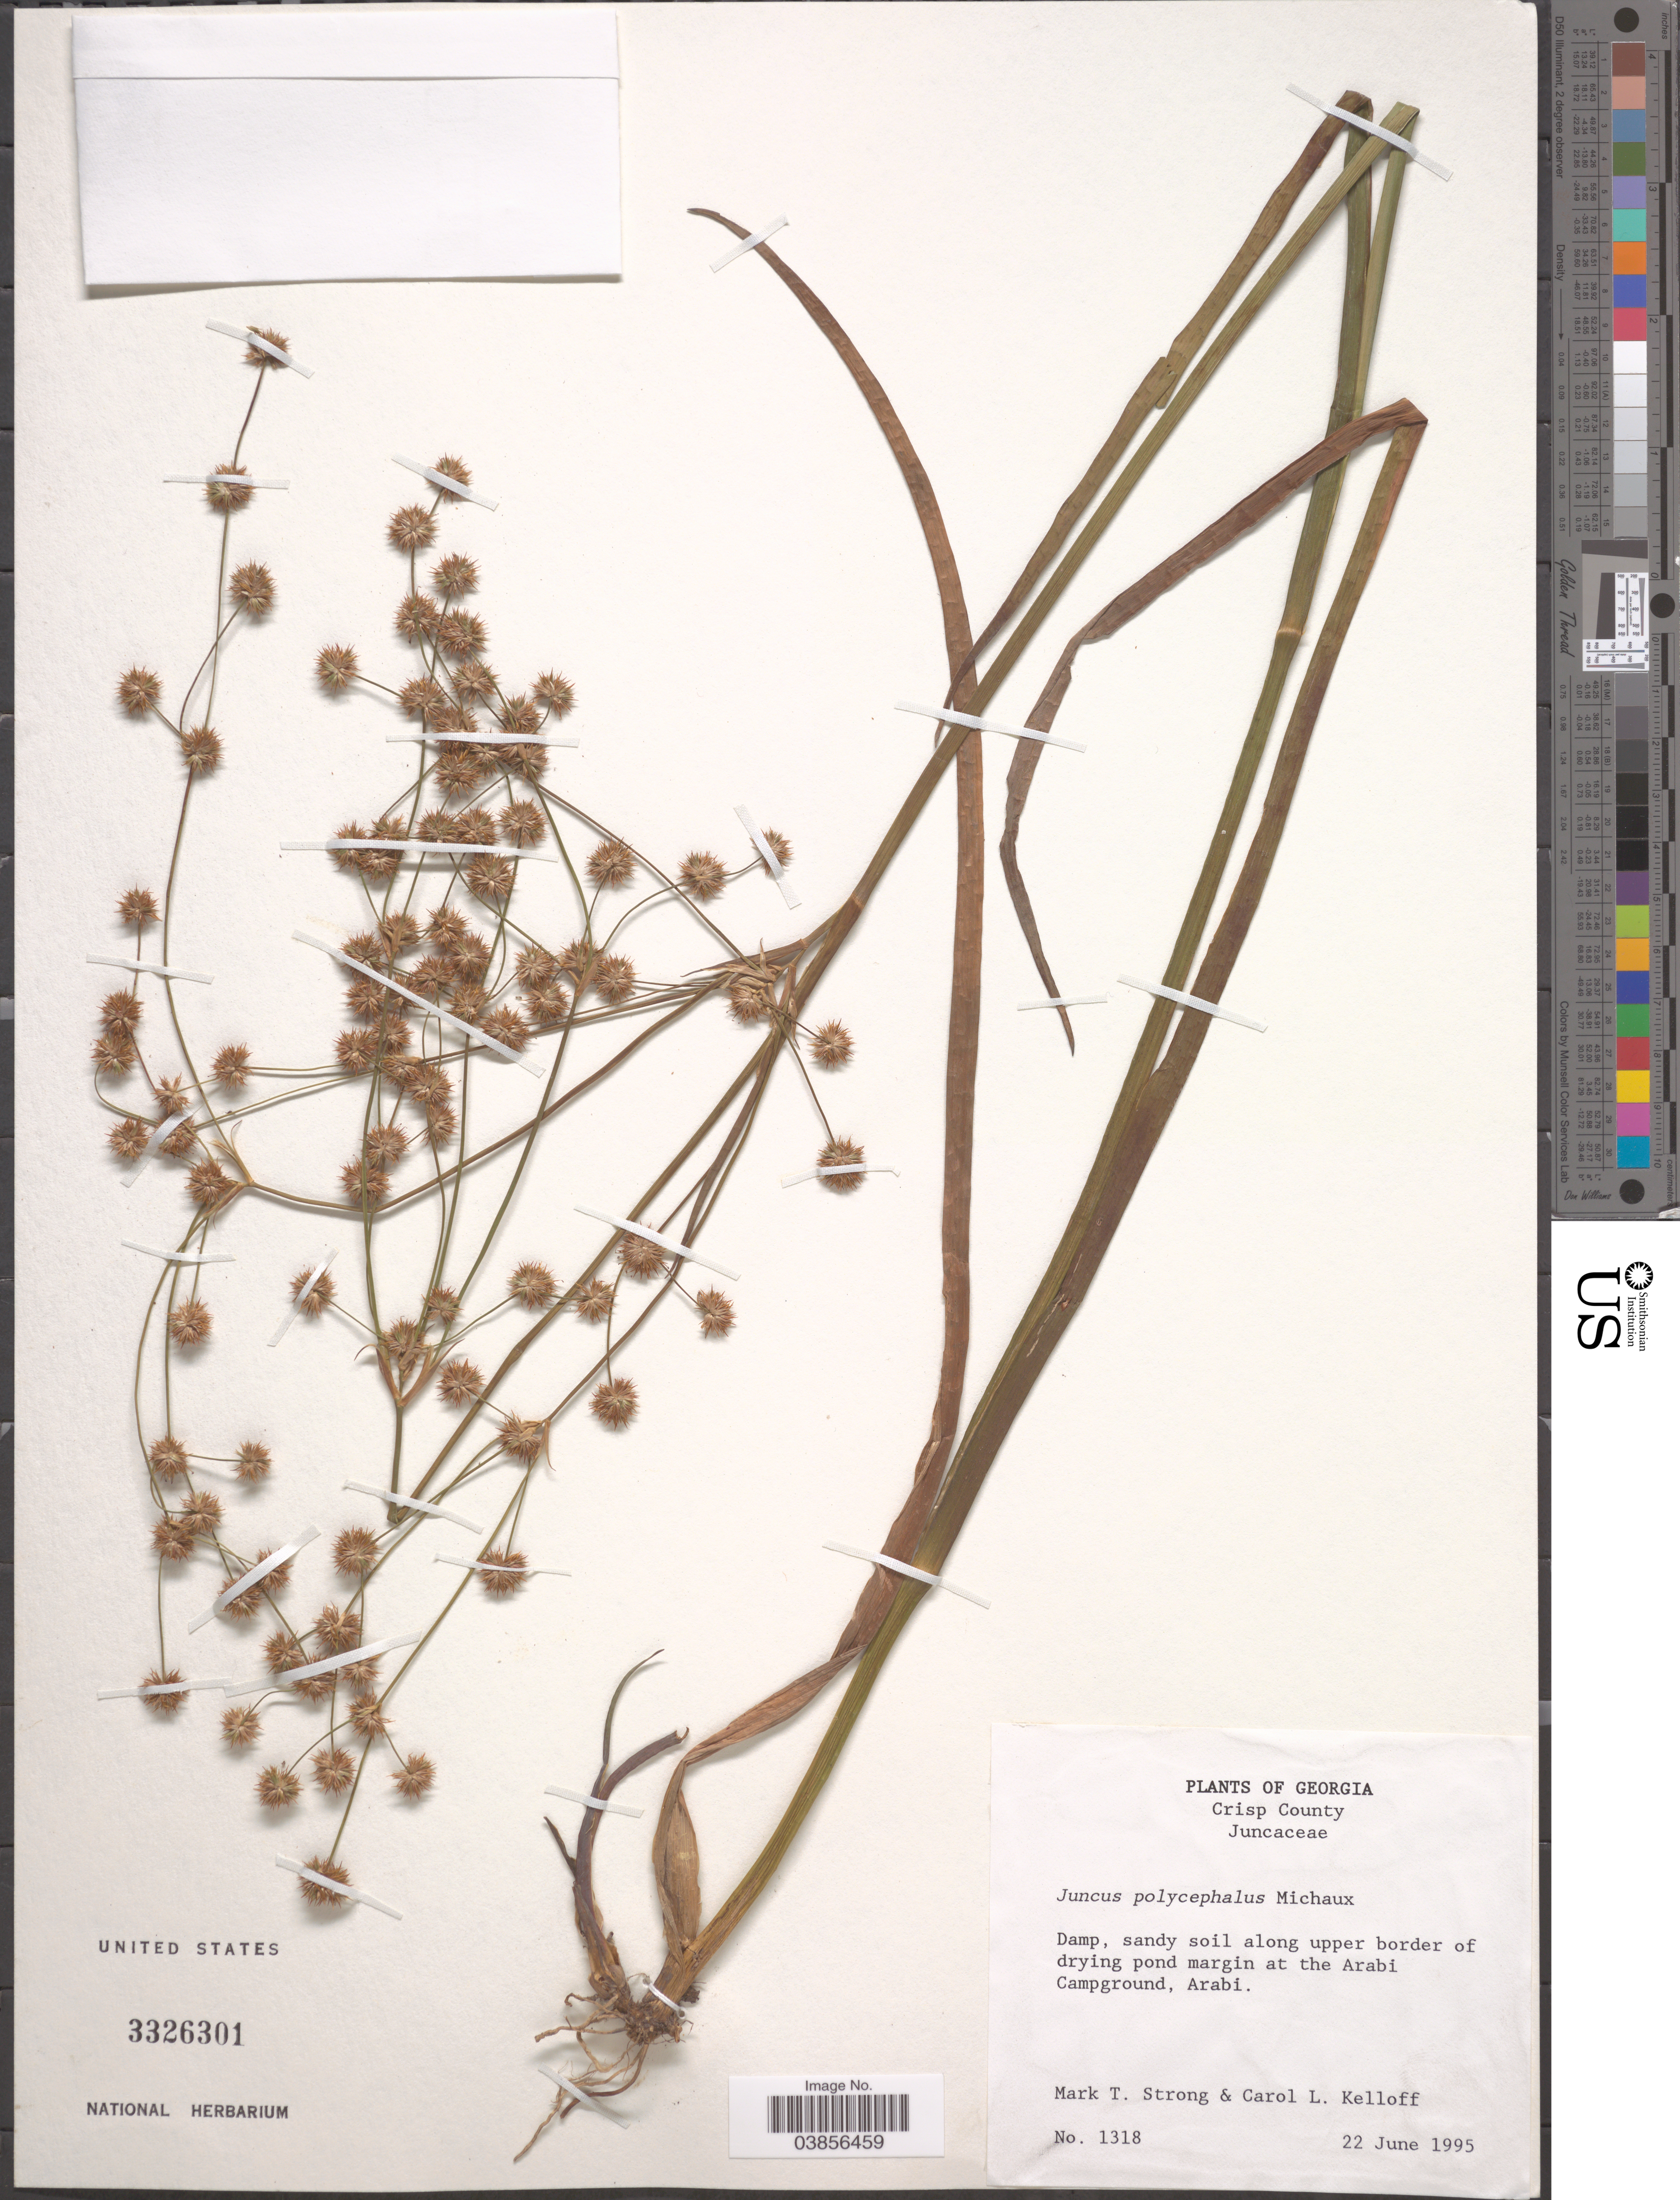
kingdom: Plantae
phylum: Tracheophyta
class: Liliopsida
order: Poales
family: Juncaceae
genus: Juncus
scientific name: Juncus polycephalus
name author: Michx.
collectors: M. T. Strong & C. L. Kelloff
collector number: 1318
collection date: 1995-06-22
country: United States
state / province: Georgia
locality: Crisp County. Along upper border of drying pond margin at the Arabi Campground, Arabi.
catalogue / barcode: US 3326301